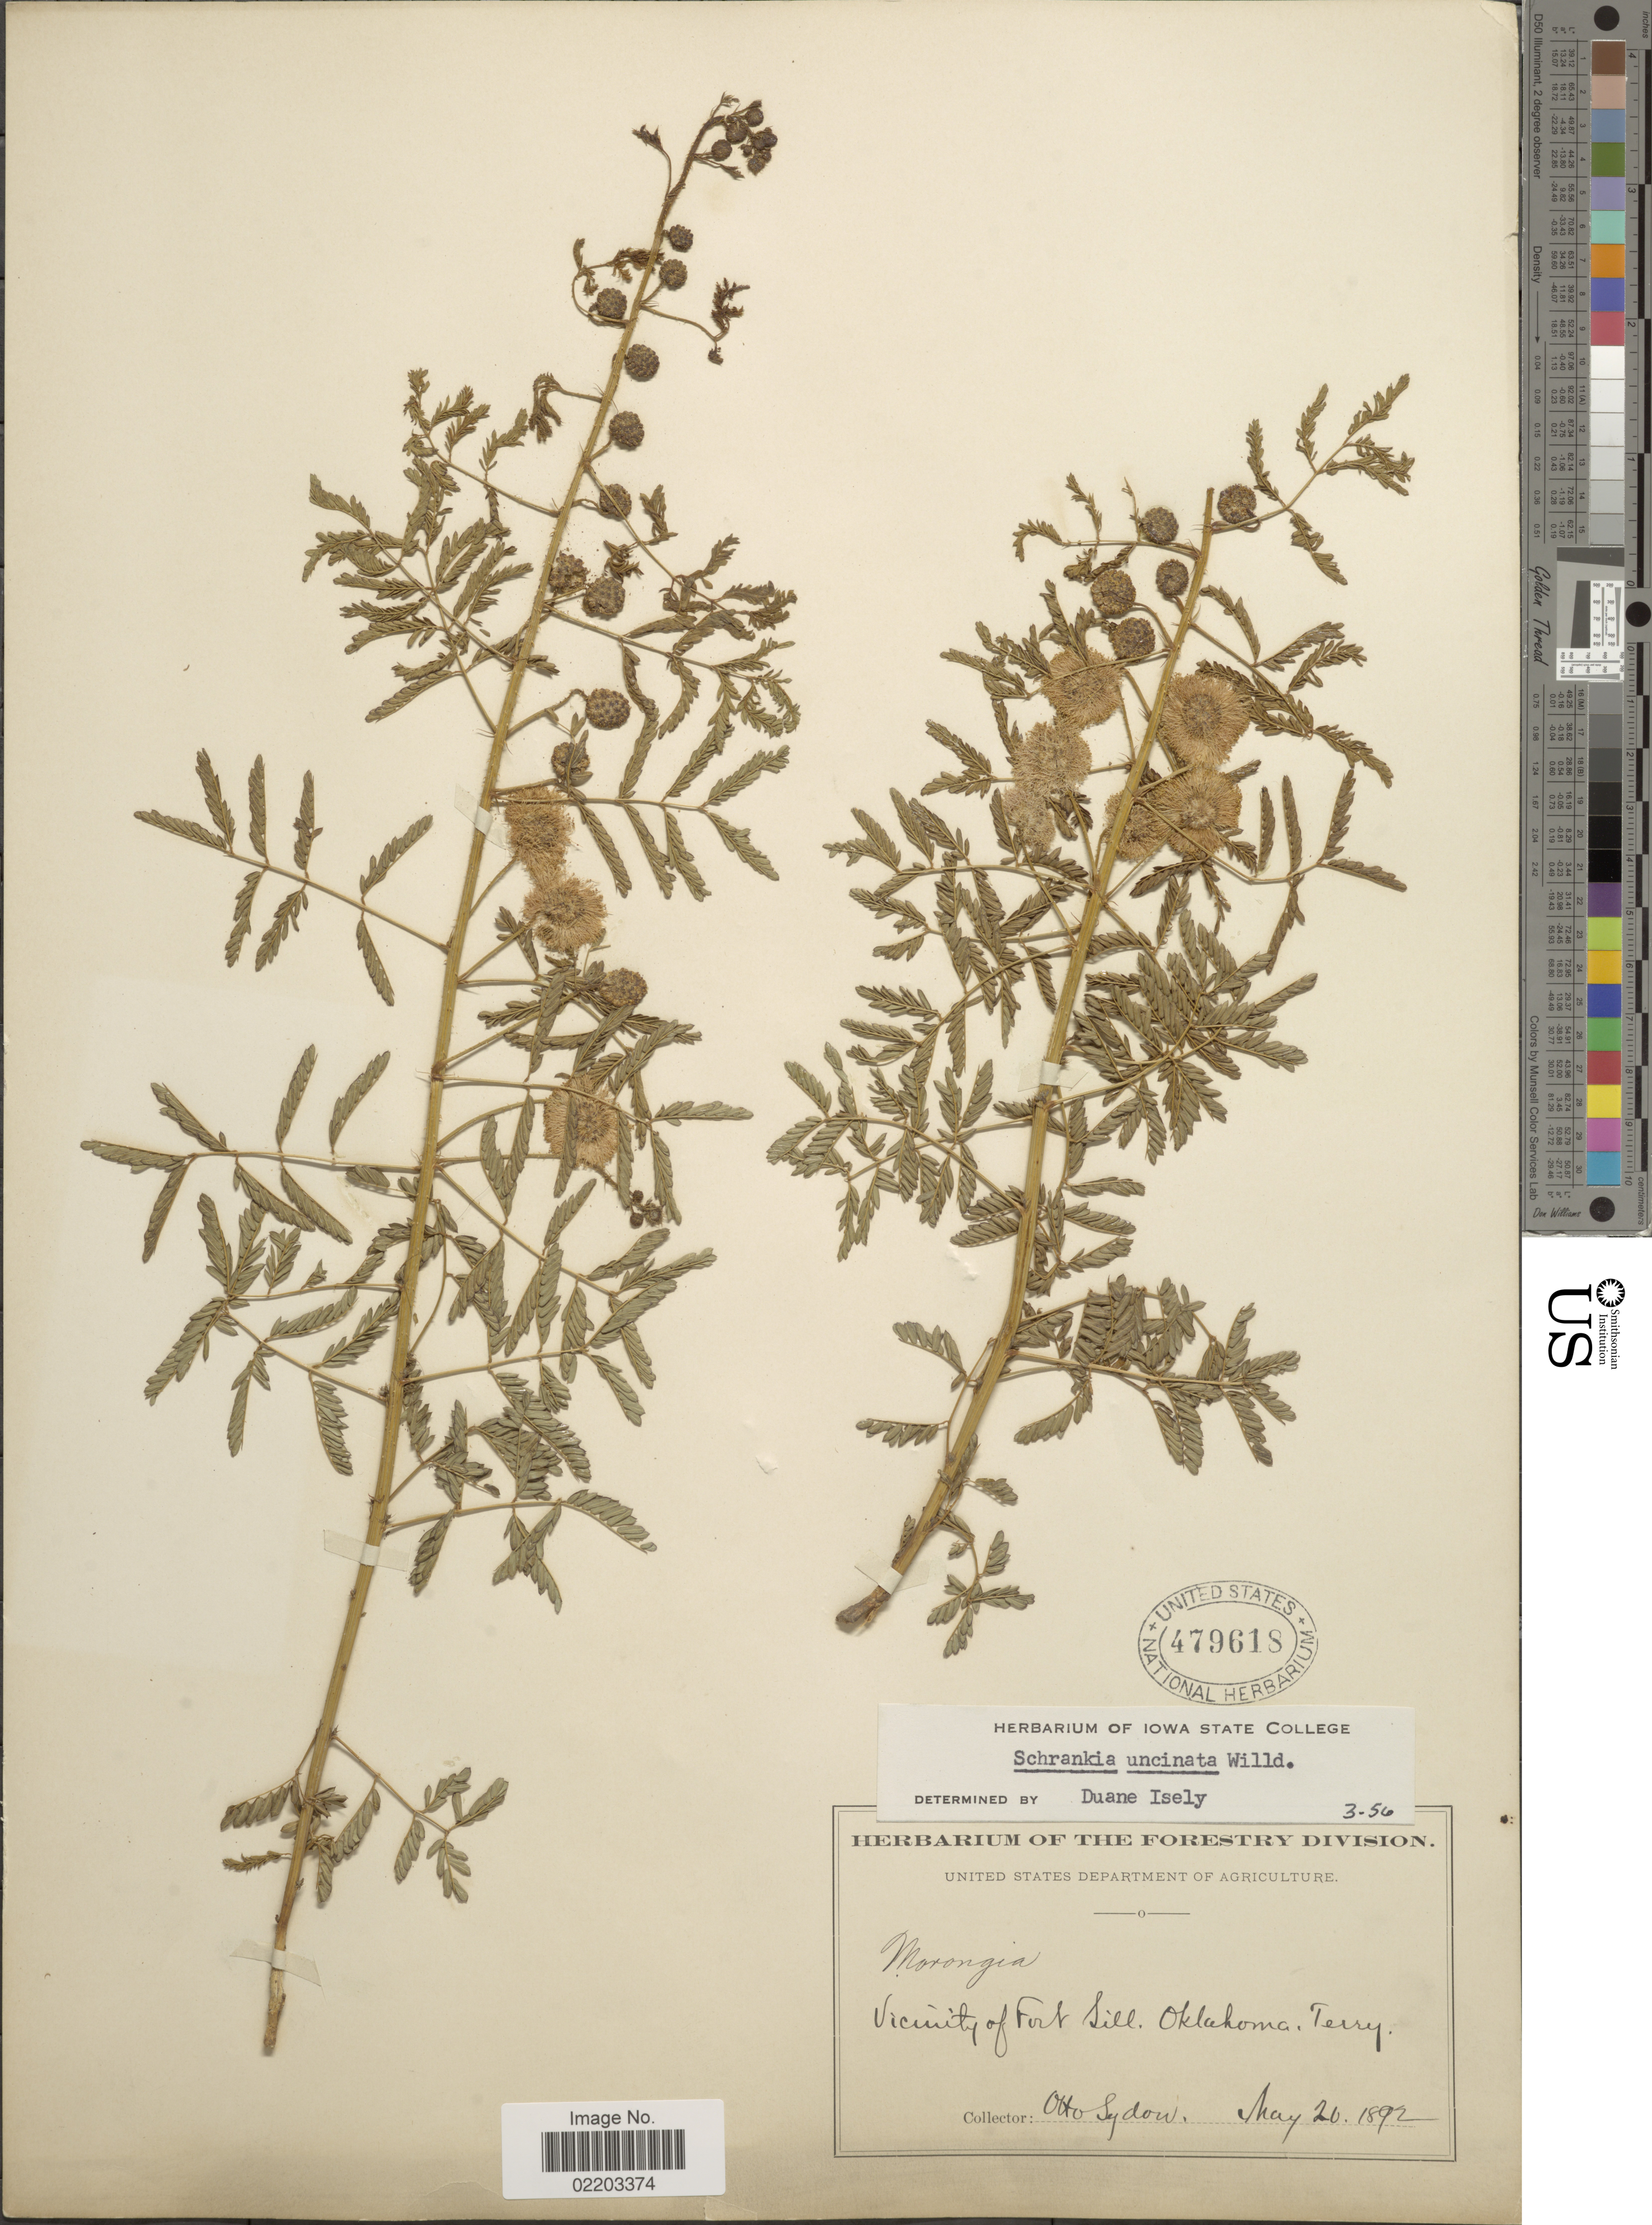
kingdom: Plantae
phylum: Tracheophyta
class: Magnoliopsida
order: Fabales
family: Fabaceae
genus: Mimosa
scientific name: Mimosa nuttallii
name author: (DC.) B.L. Turner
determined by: Strong, M. T., (US), Smithsonian Institution - National Museum of Natural History (UNITED STATES)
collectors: O. Sydow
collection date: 1892-05-20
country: United States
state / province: Oklahoma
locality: Vicinity of Fort Sill. Oklahoma Terry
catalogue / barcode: US 479618